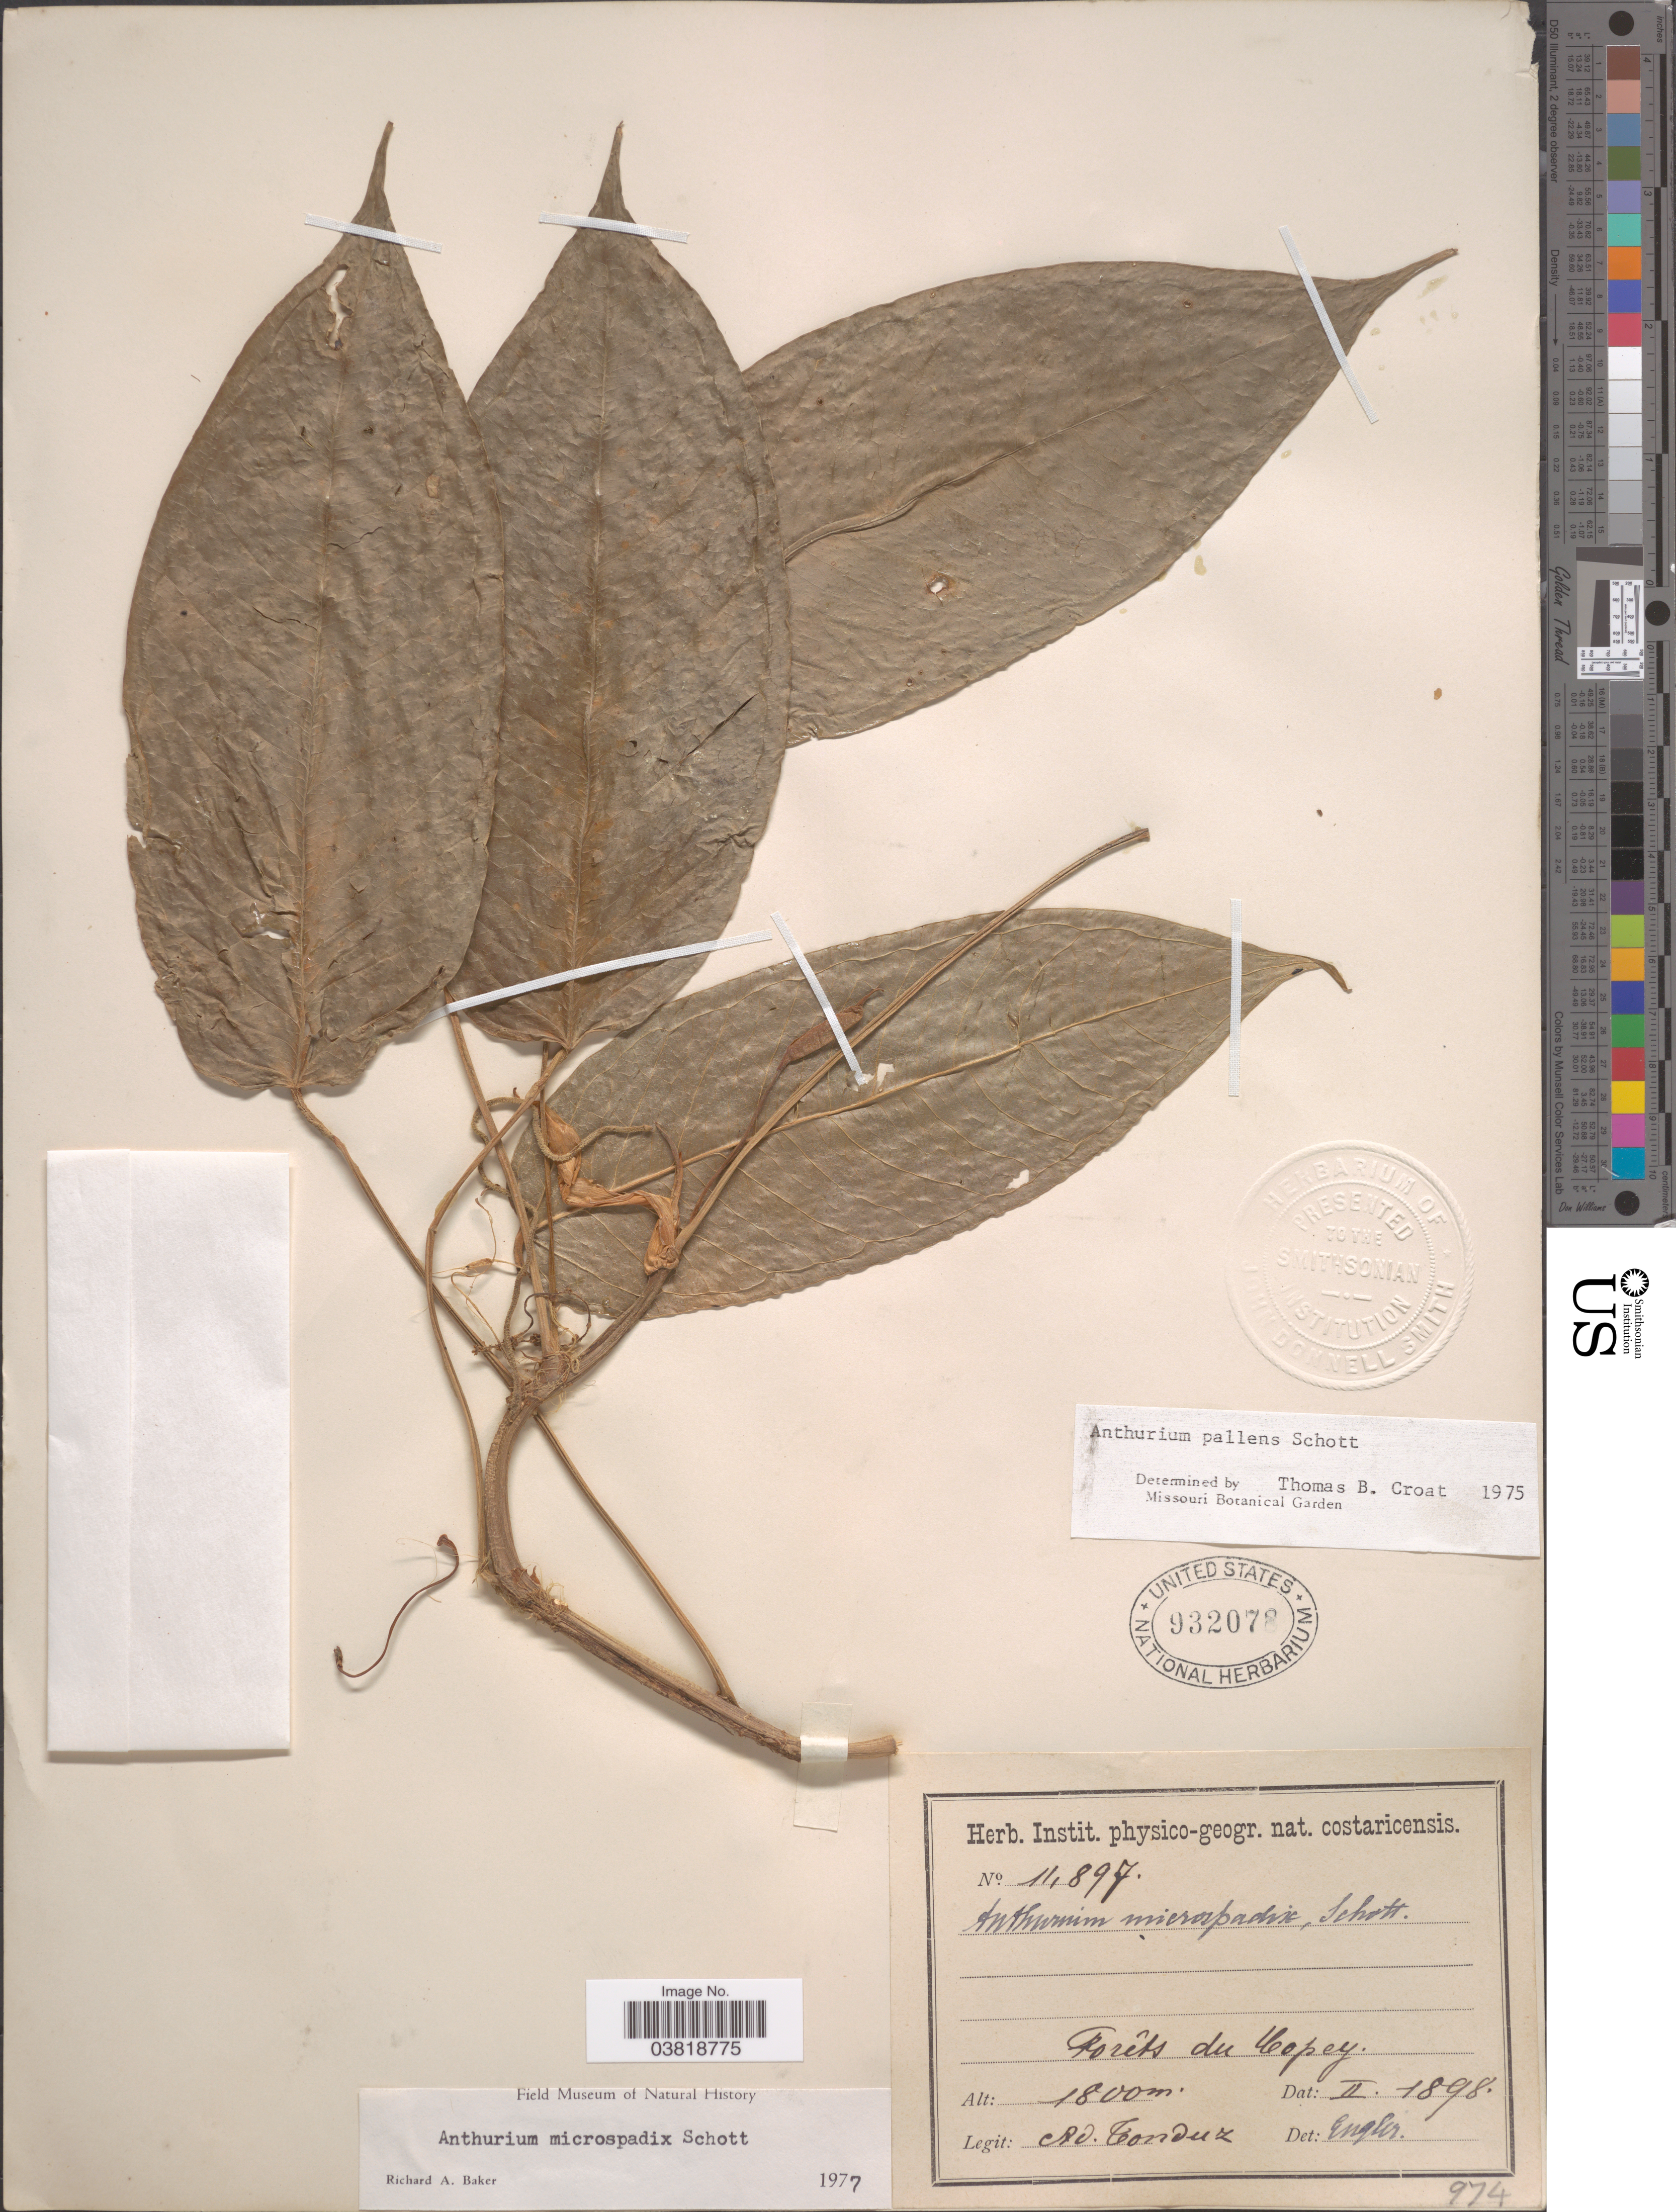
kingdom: Plantae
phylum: Tracheophyta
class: Liliopsida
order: Alismatales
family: Araceae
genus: Anthurium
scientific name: Anthurium microspadix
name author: Schott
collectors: A. Tonduz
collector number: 11897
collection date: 1898-02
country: Costa Rica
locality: Forêts du Copey.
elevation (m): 1800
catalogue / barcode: US 932078